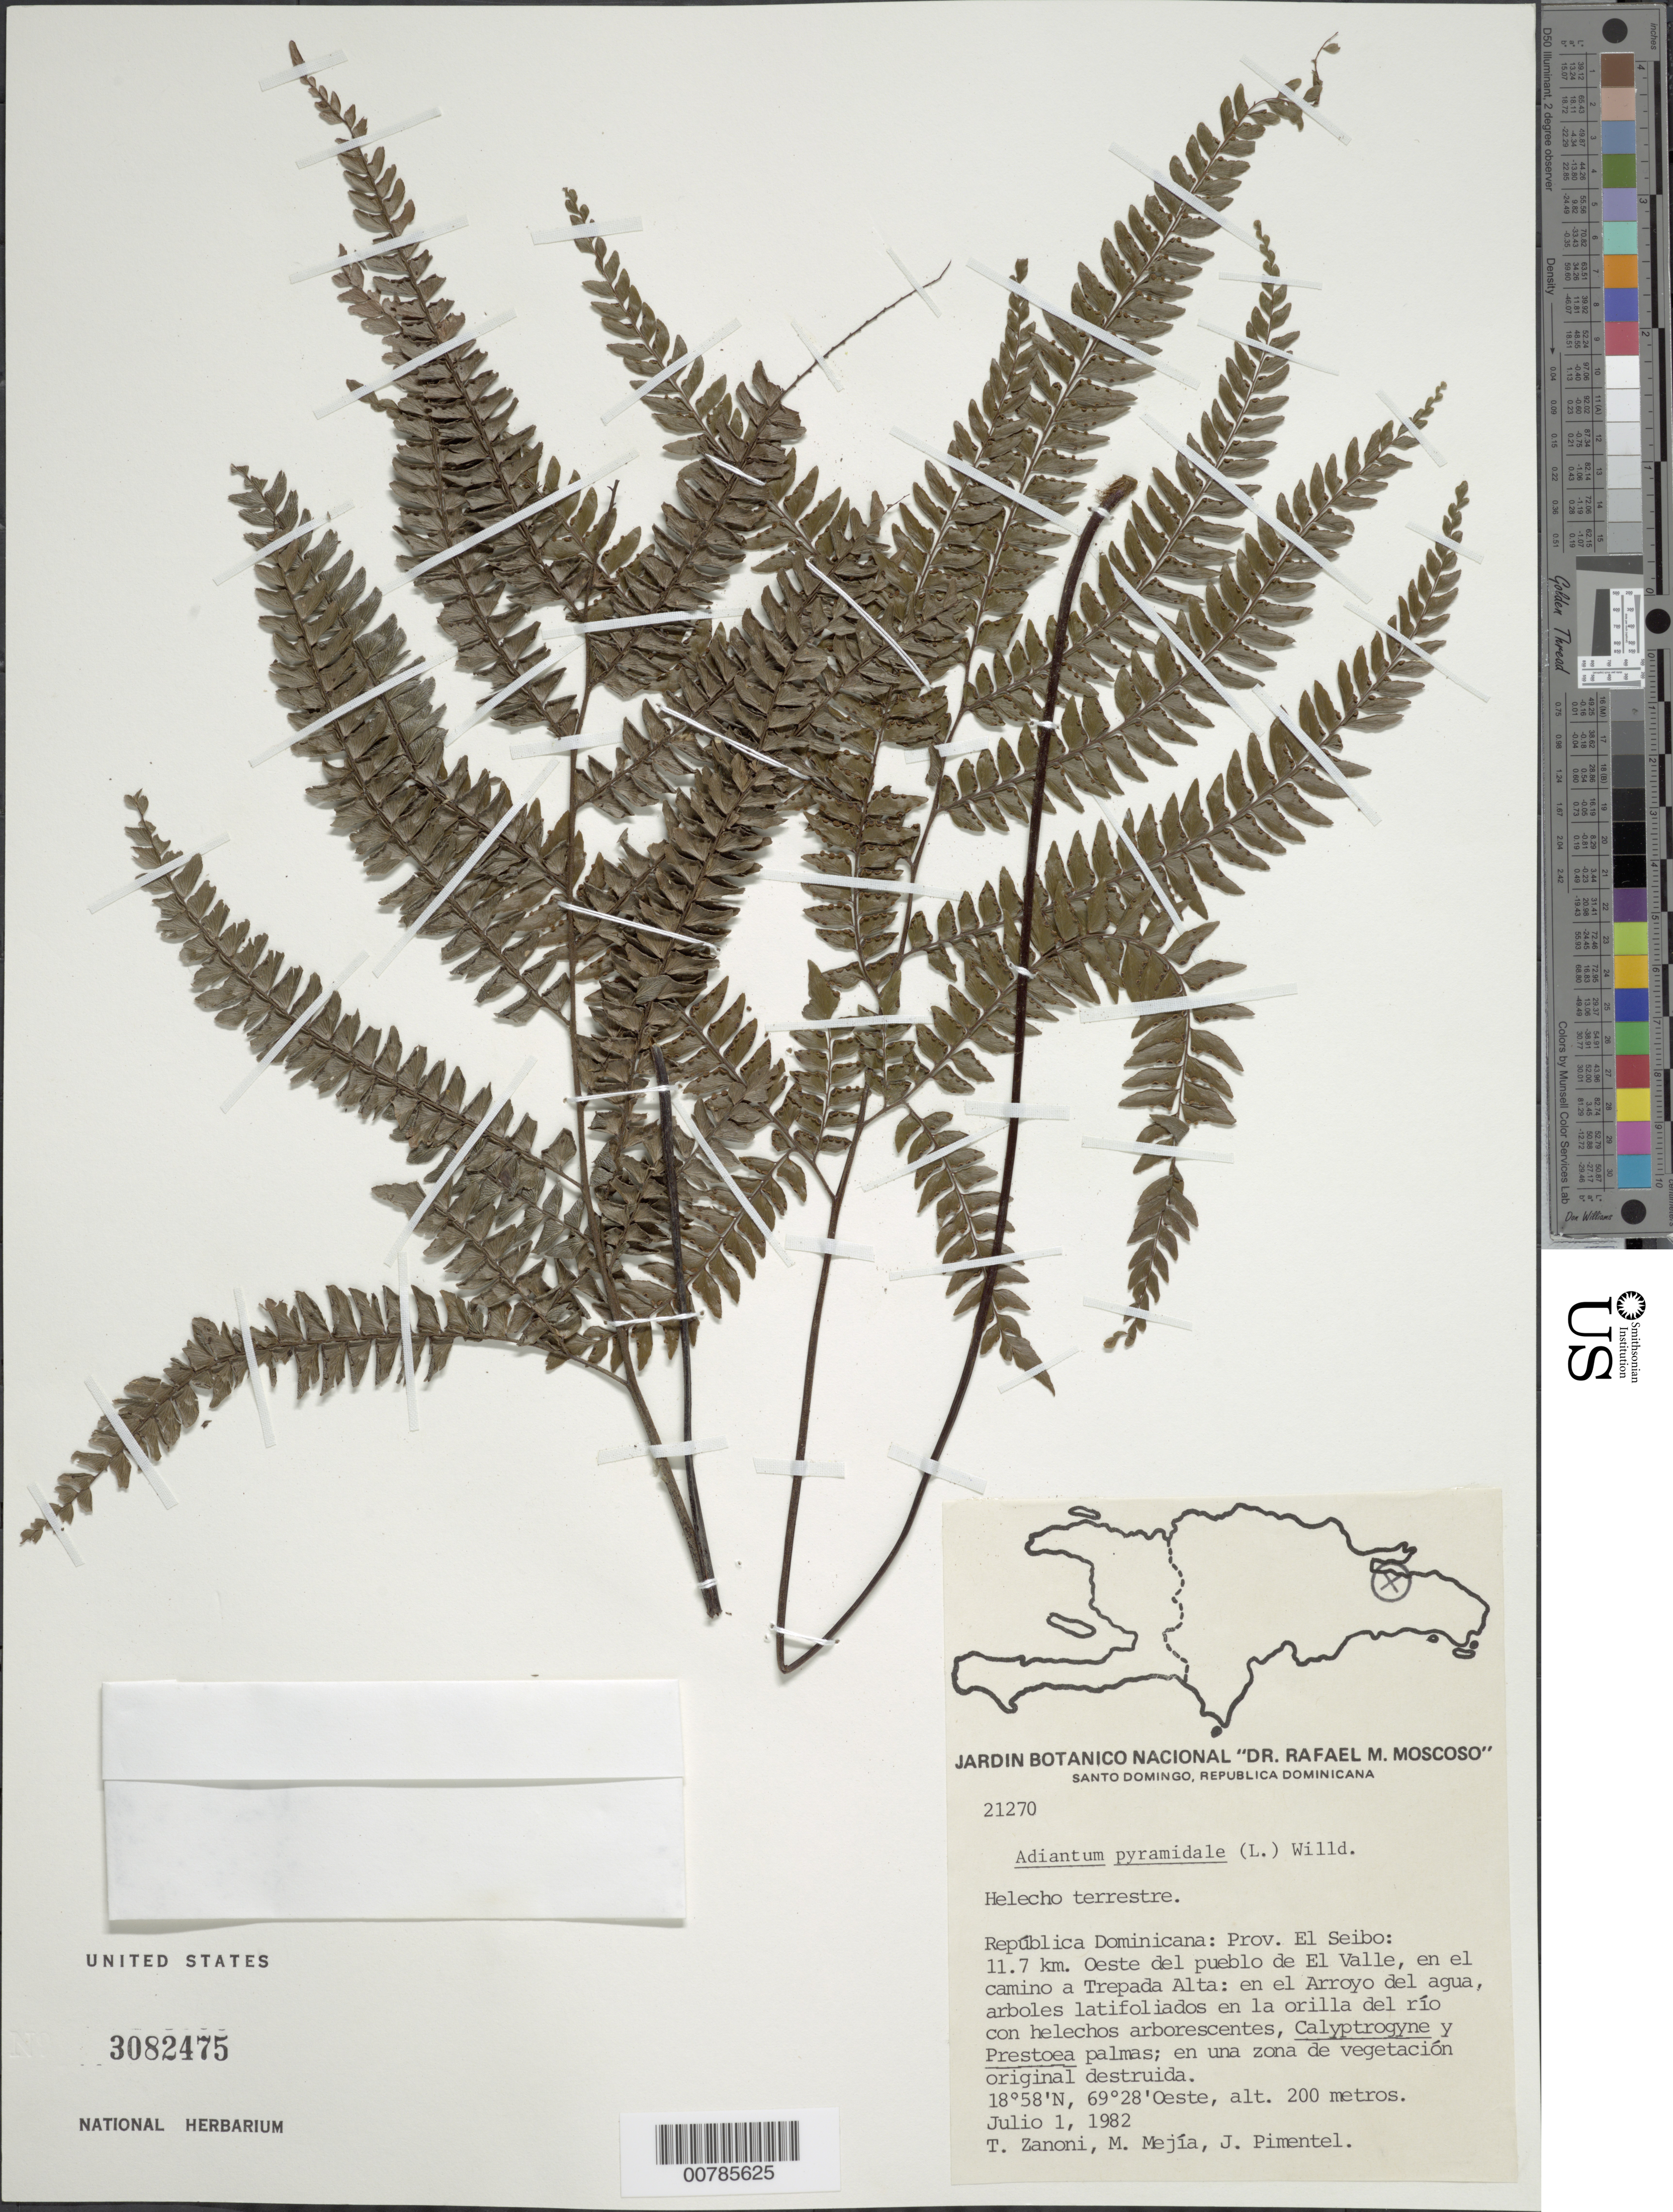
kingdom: Plantae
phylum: Tracheophyta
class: Polypodiopsida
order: Polypodiales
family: Pteridaceae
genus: Adiantum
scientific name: Adiantum pyramidale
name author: (L.) Willd.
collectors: T. A. Zanoni, M. Mejia & J. Pimentel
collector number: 21270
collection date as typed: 01 Jul 1982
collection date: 1982-07-01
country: Dominican Republic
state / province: El Seibo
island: Hispaniola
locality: El Valle, 11.7 km oeste, en el camino a Trepada Alta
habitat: En el arryoy del agua, arboles latifoliados en la orilla del río con helechos arborescentes, Calyptrogyne y Prestoea palmas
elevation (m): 200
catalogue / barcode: US 3082475